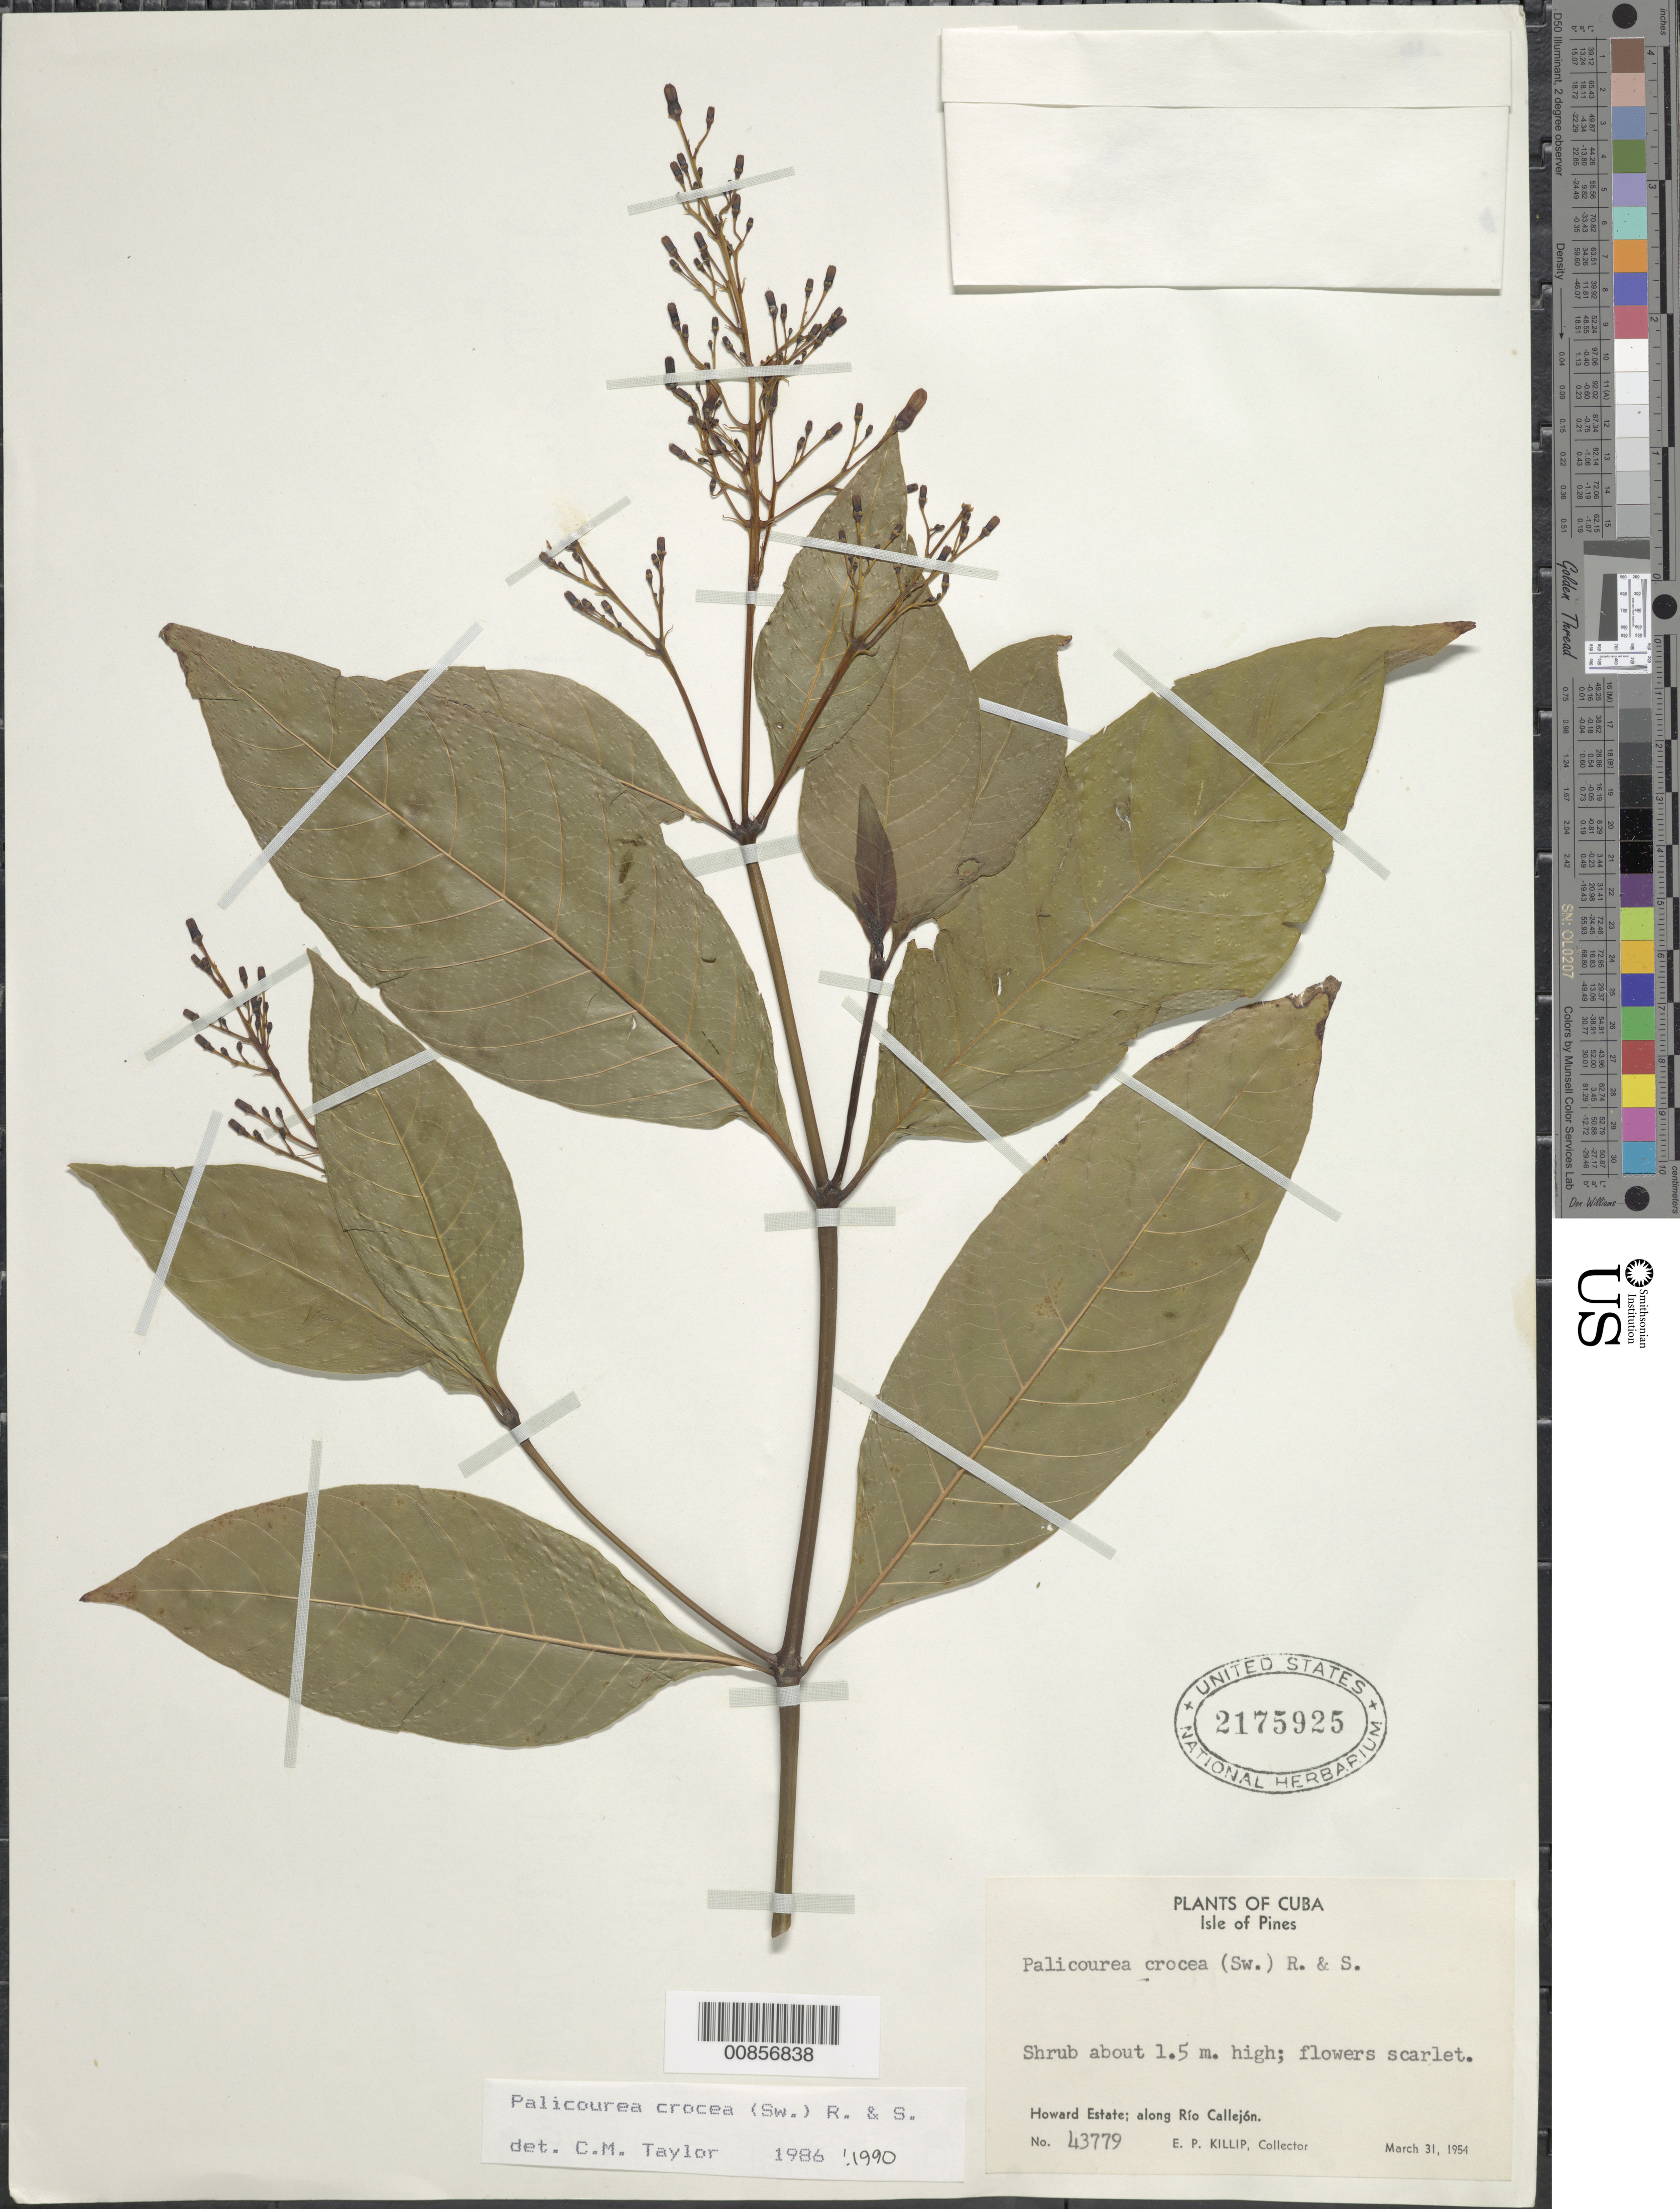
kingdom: Plantae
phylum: Tracheophyta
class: Magnoliopsida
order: Gentianales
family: Rubiaceae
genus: Palicourea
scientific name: Palicourea crocea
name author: (Sw.) Schult.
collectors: E. P. Killip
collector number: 43779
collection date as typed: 31 Mar 1954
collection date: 1954-03-31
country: Cuba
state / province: Isla de La Juventud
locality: Howard Estate, along Río Callejón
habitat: Along river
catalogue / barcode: US 2175925